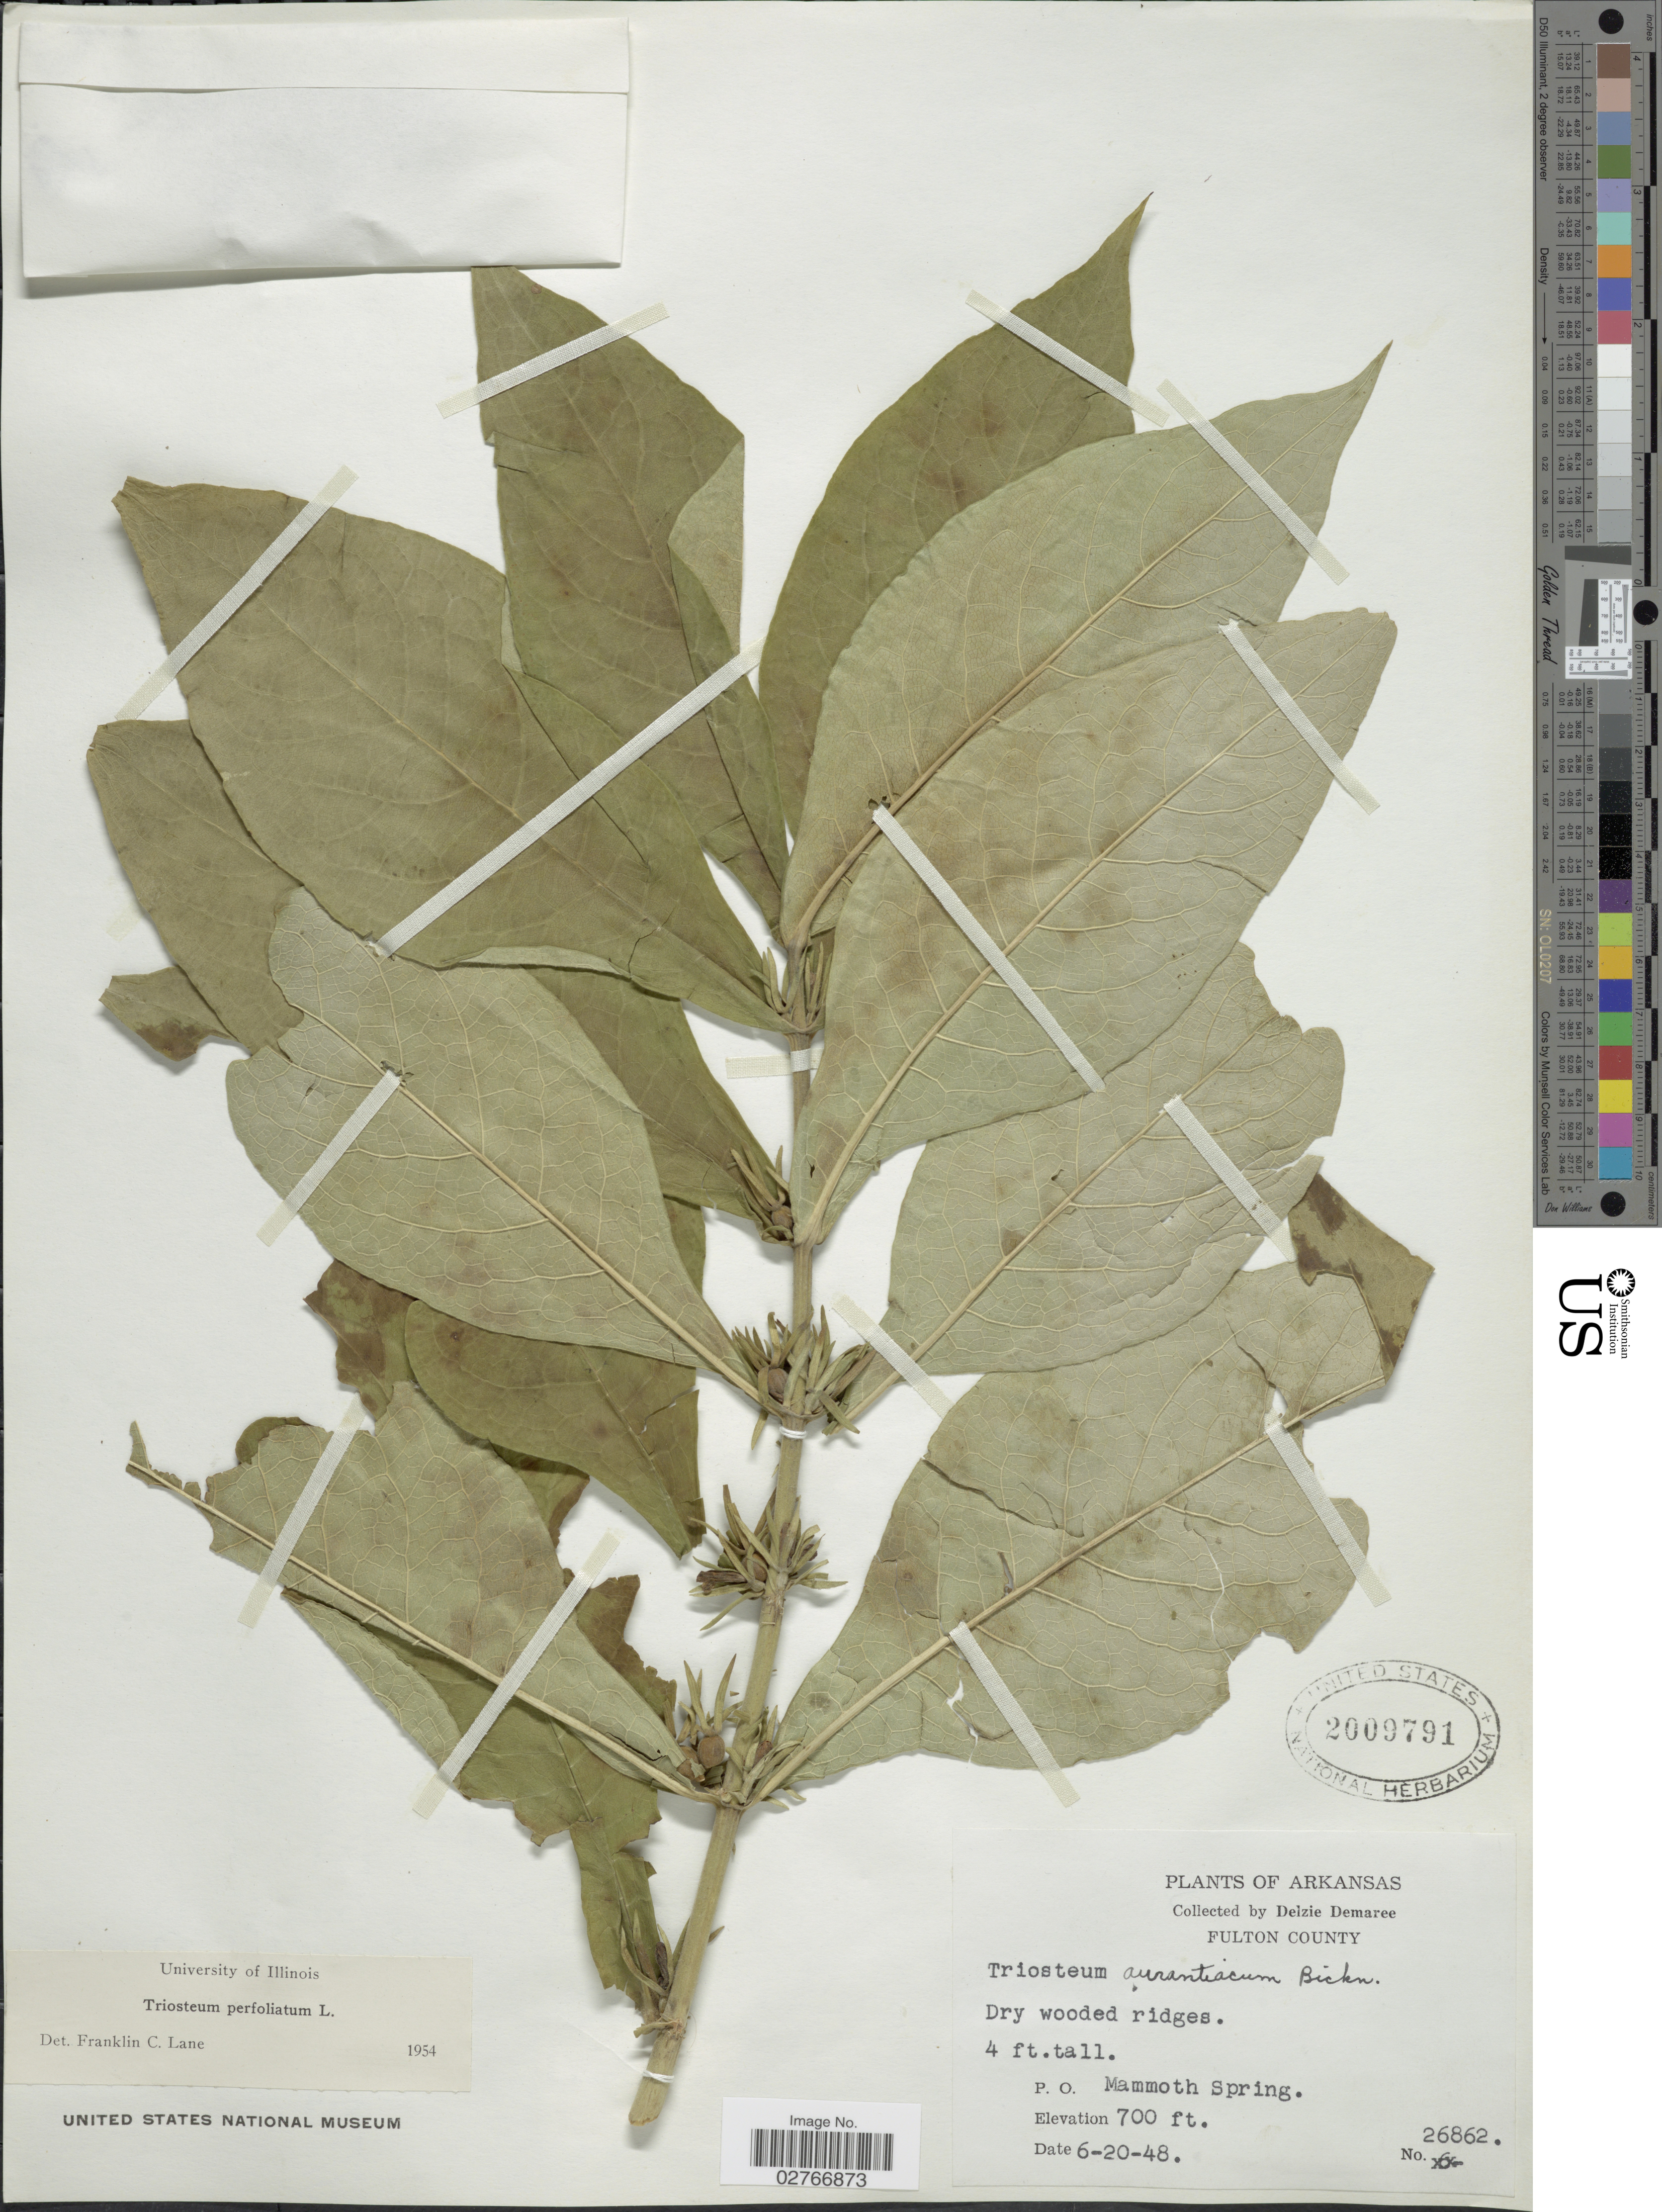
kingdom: Plantae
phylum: Tracheophyta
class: Magnoliopsida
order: Dipsacales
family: Caprifoliaceae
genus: Triosteum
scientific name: Triosteum perfoliatum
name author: L.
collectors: D. Demaree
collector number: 26862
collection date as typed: Transcribed d/m/y: 20/6/48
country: United States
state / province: Arkansas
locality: Fulton County. P.O. Mammoth Spring.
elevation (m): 213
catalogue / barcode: US 2009791